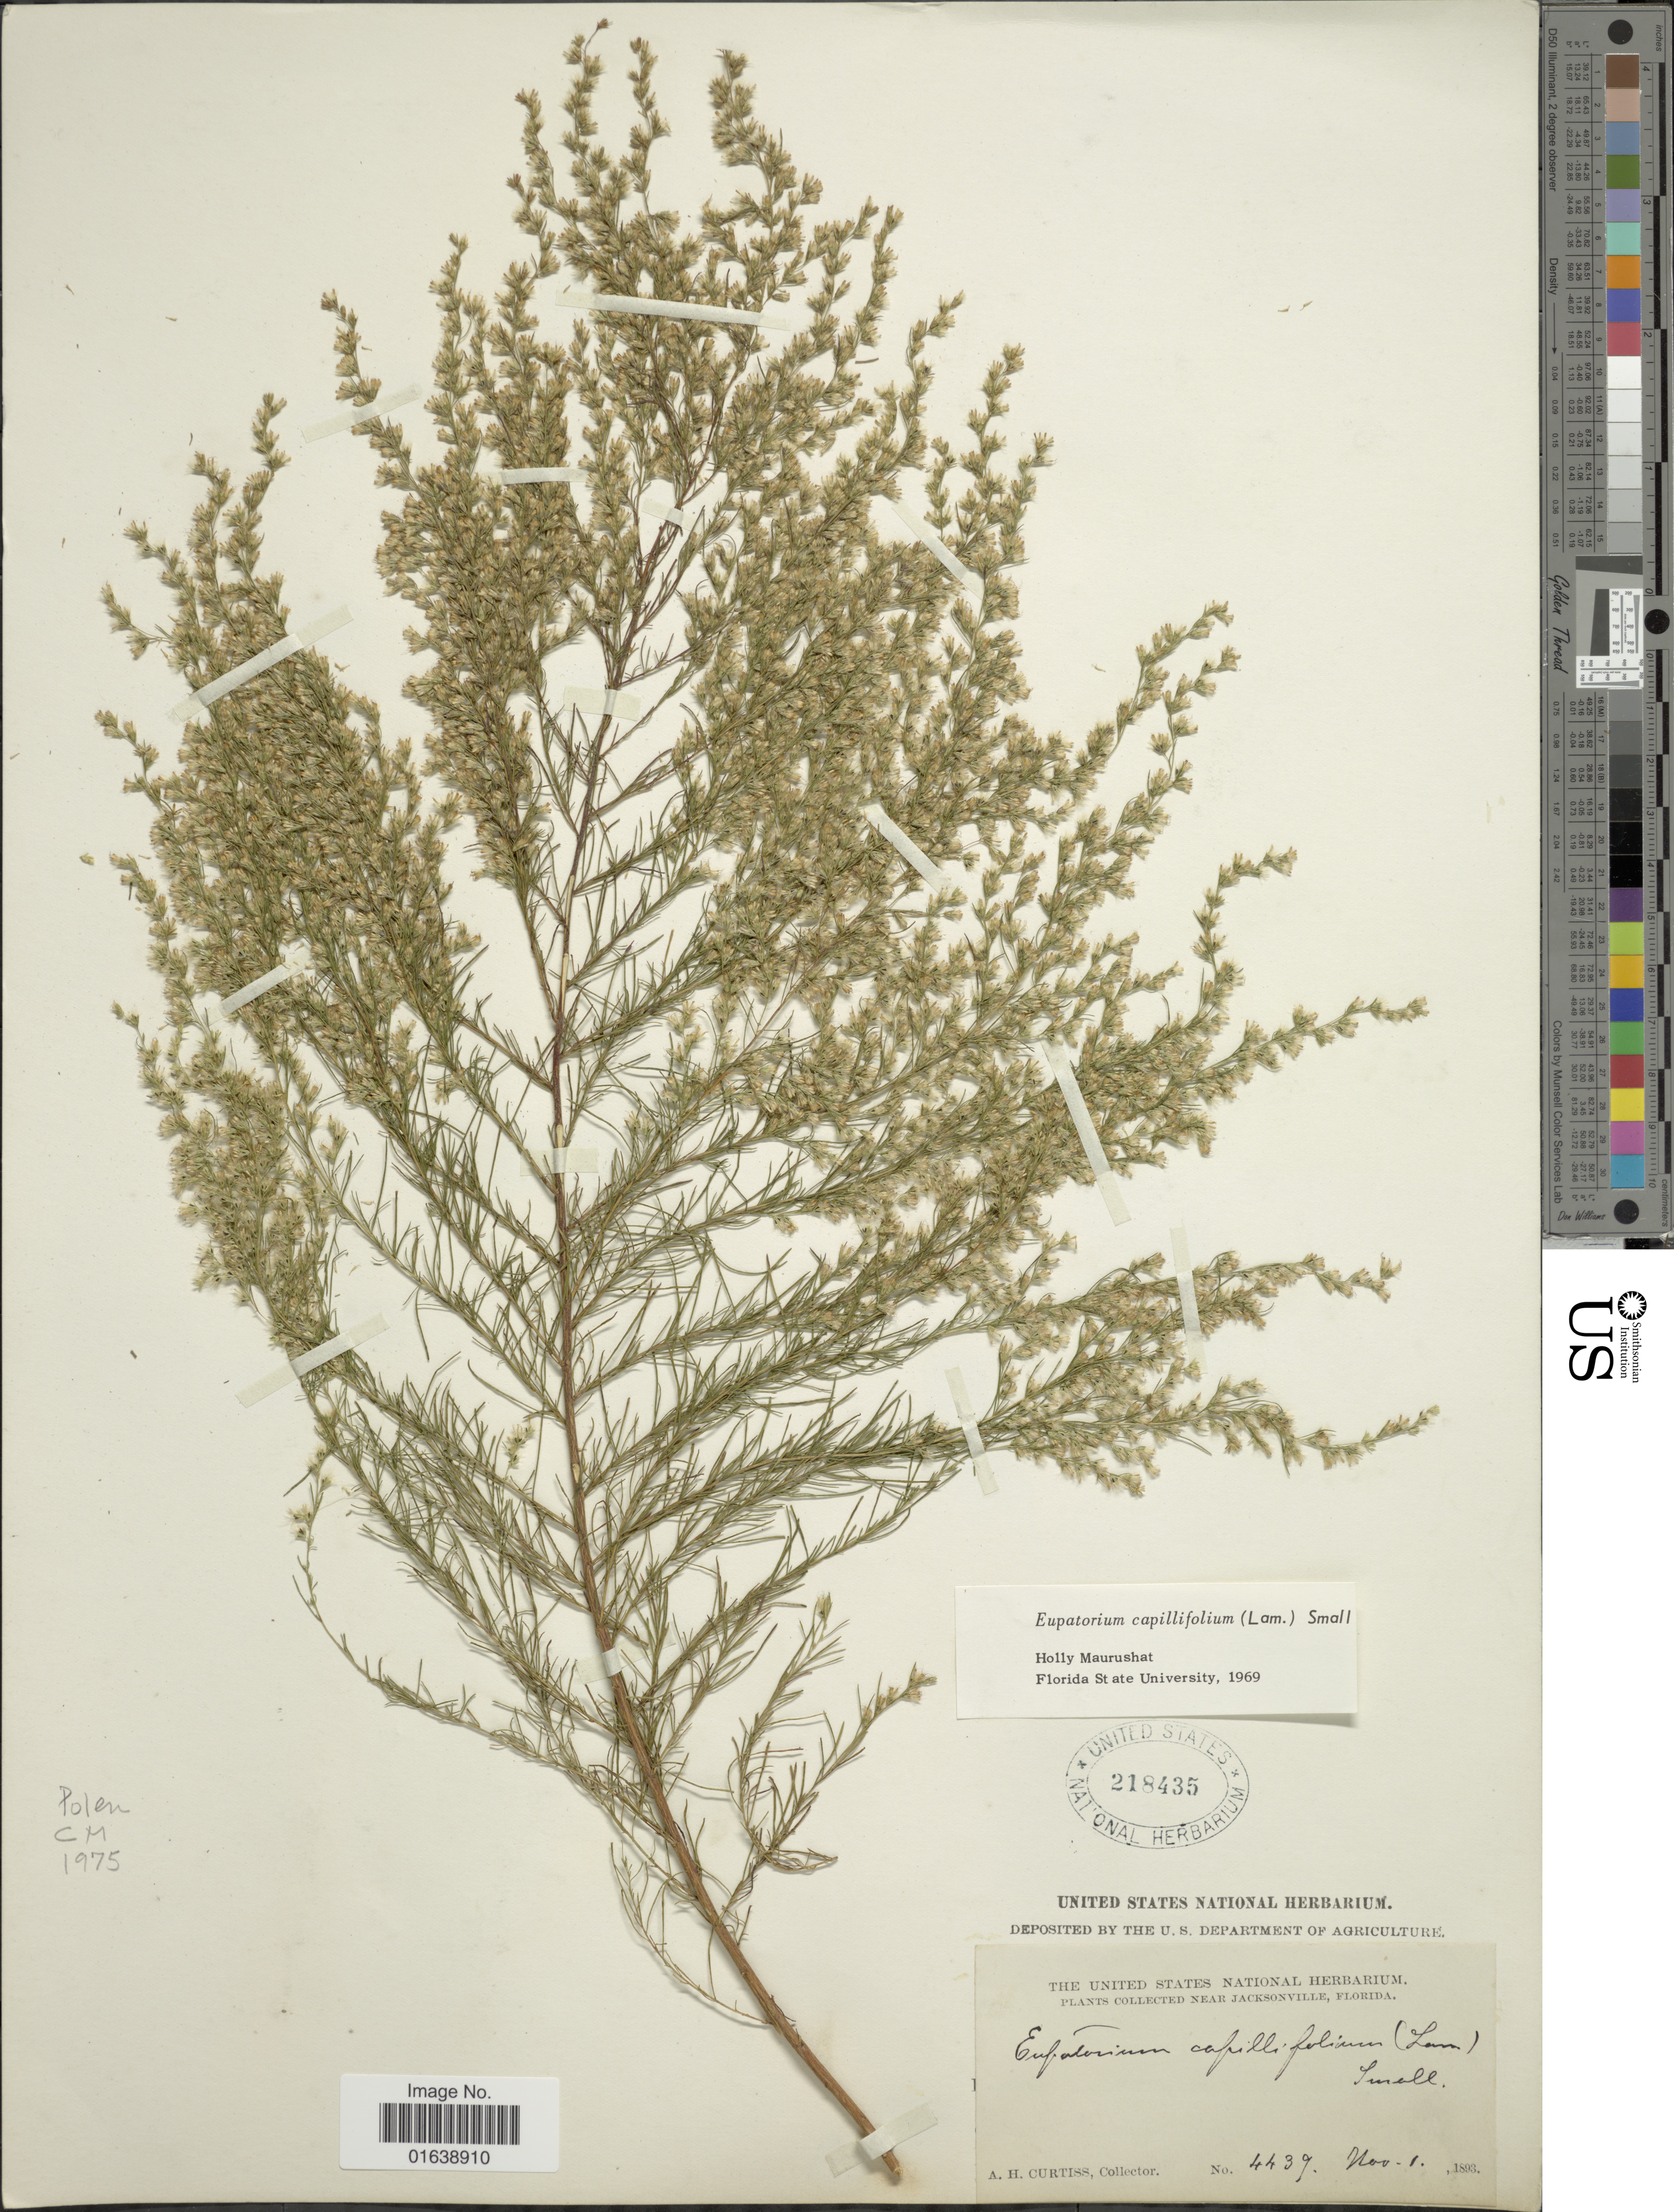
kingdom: Plantae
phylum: Tracheophyta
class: Magnoliopsida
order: Asterales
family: Asteraceae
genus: Eupatorium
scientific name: Eupatorium capillifolium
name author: (Lam.) Small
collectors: A. H. Curtiss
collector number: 4439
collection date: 1893-11-01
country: United States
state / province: Florida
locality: Near Jacksonsville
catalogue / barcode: US 218435